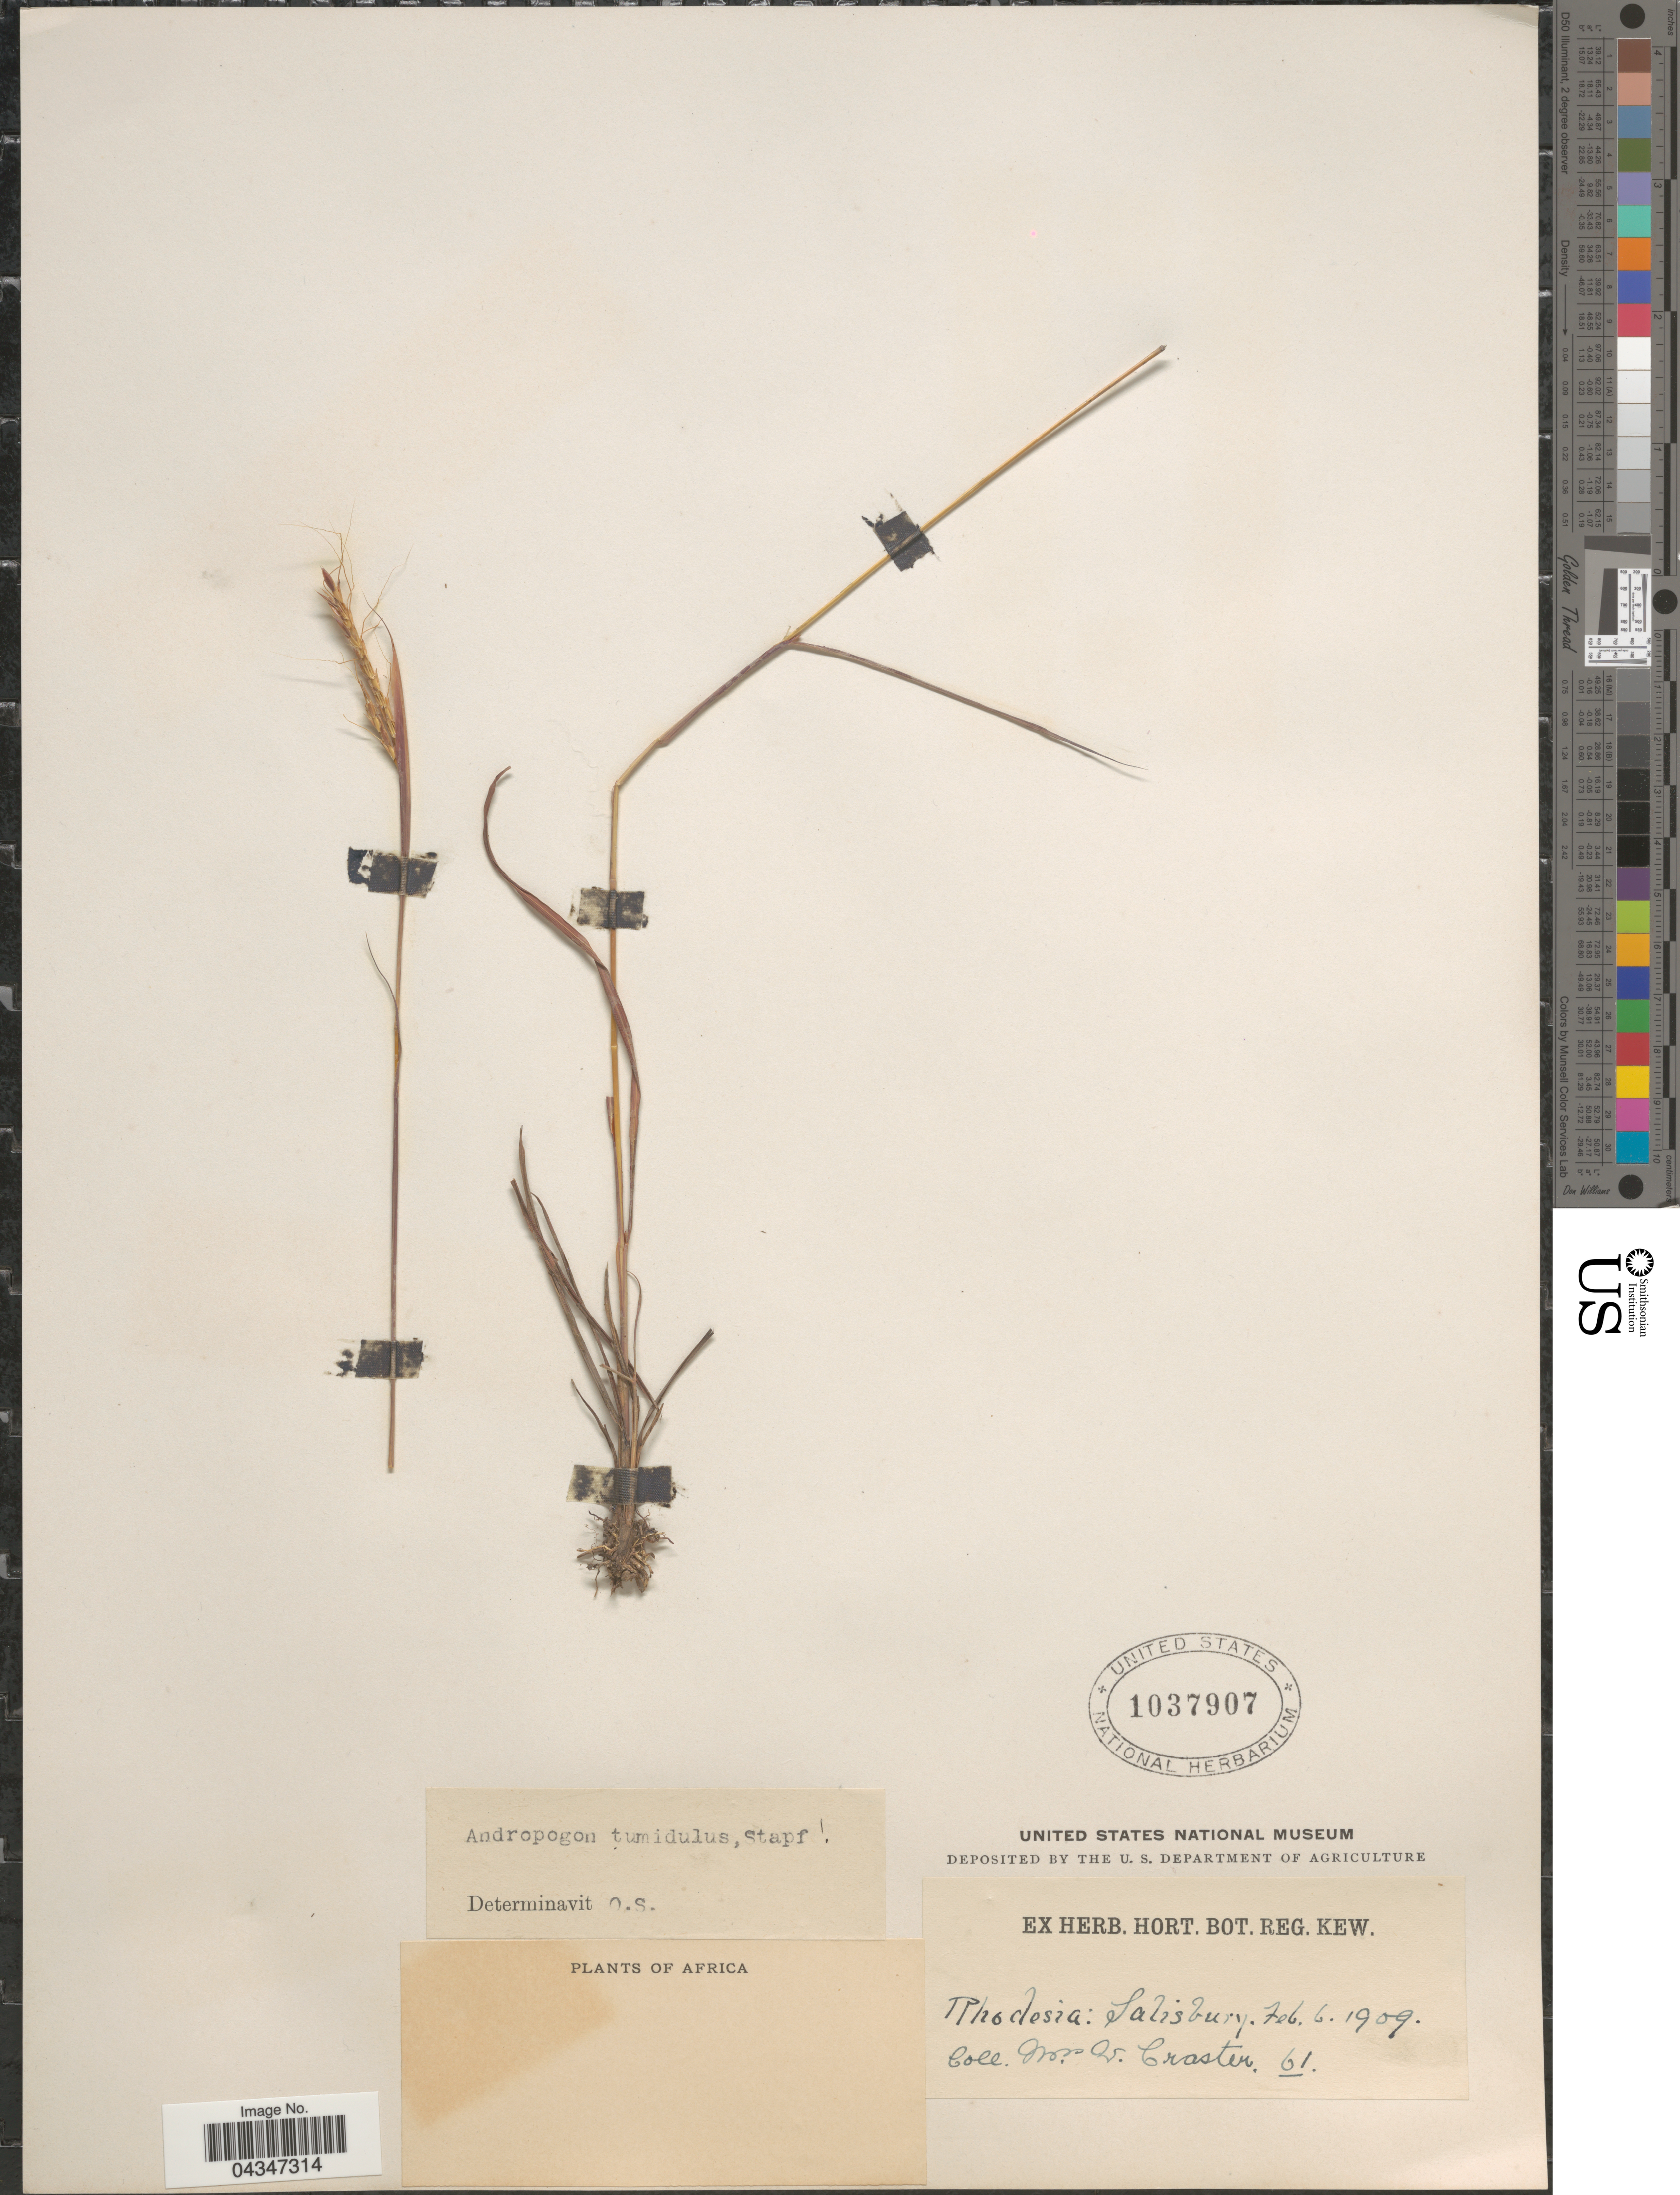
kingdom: Plantae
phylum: Tracheophyta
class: Liliopsida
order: Poales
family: Poaceae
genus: Andropogon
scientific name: Andropogon perligulatus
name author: Stapf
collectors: W. Craster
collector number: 61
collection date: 1909-02-06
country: Zimbabwe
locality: Rhodesia: Salisbury.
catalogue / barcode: US 1037907